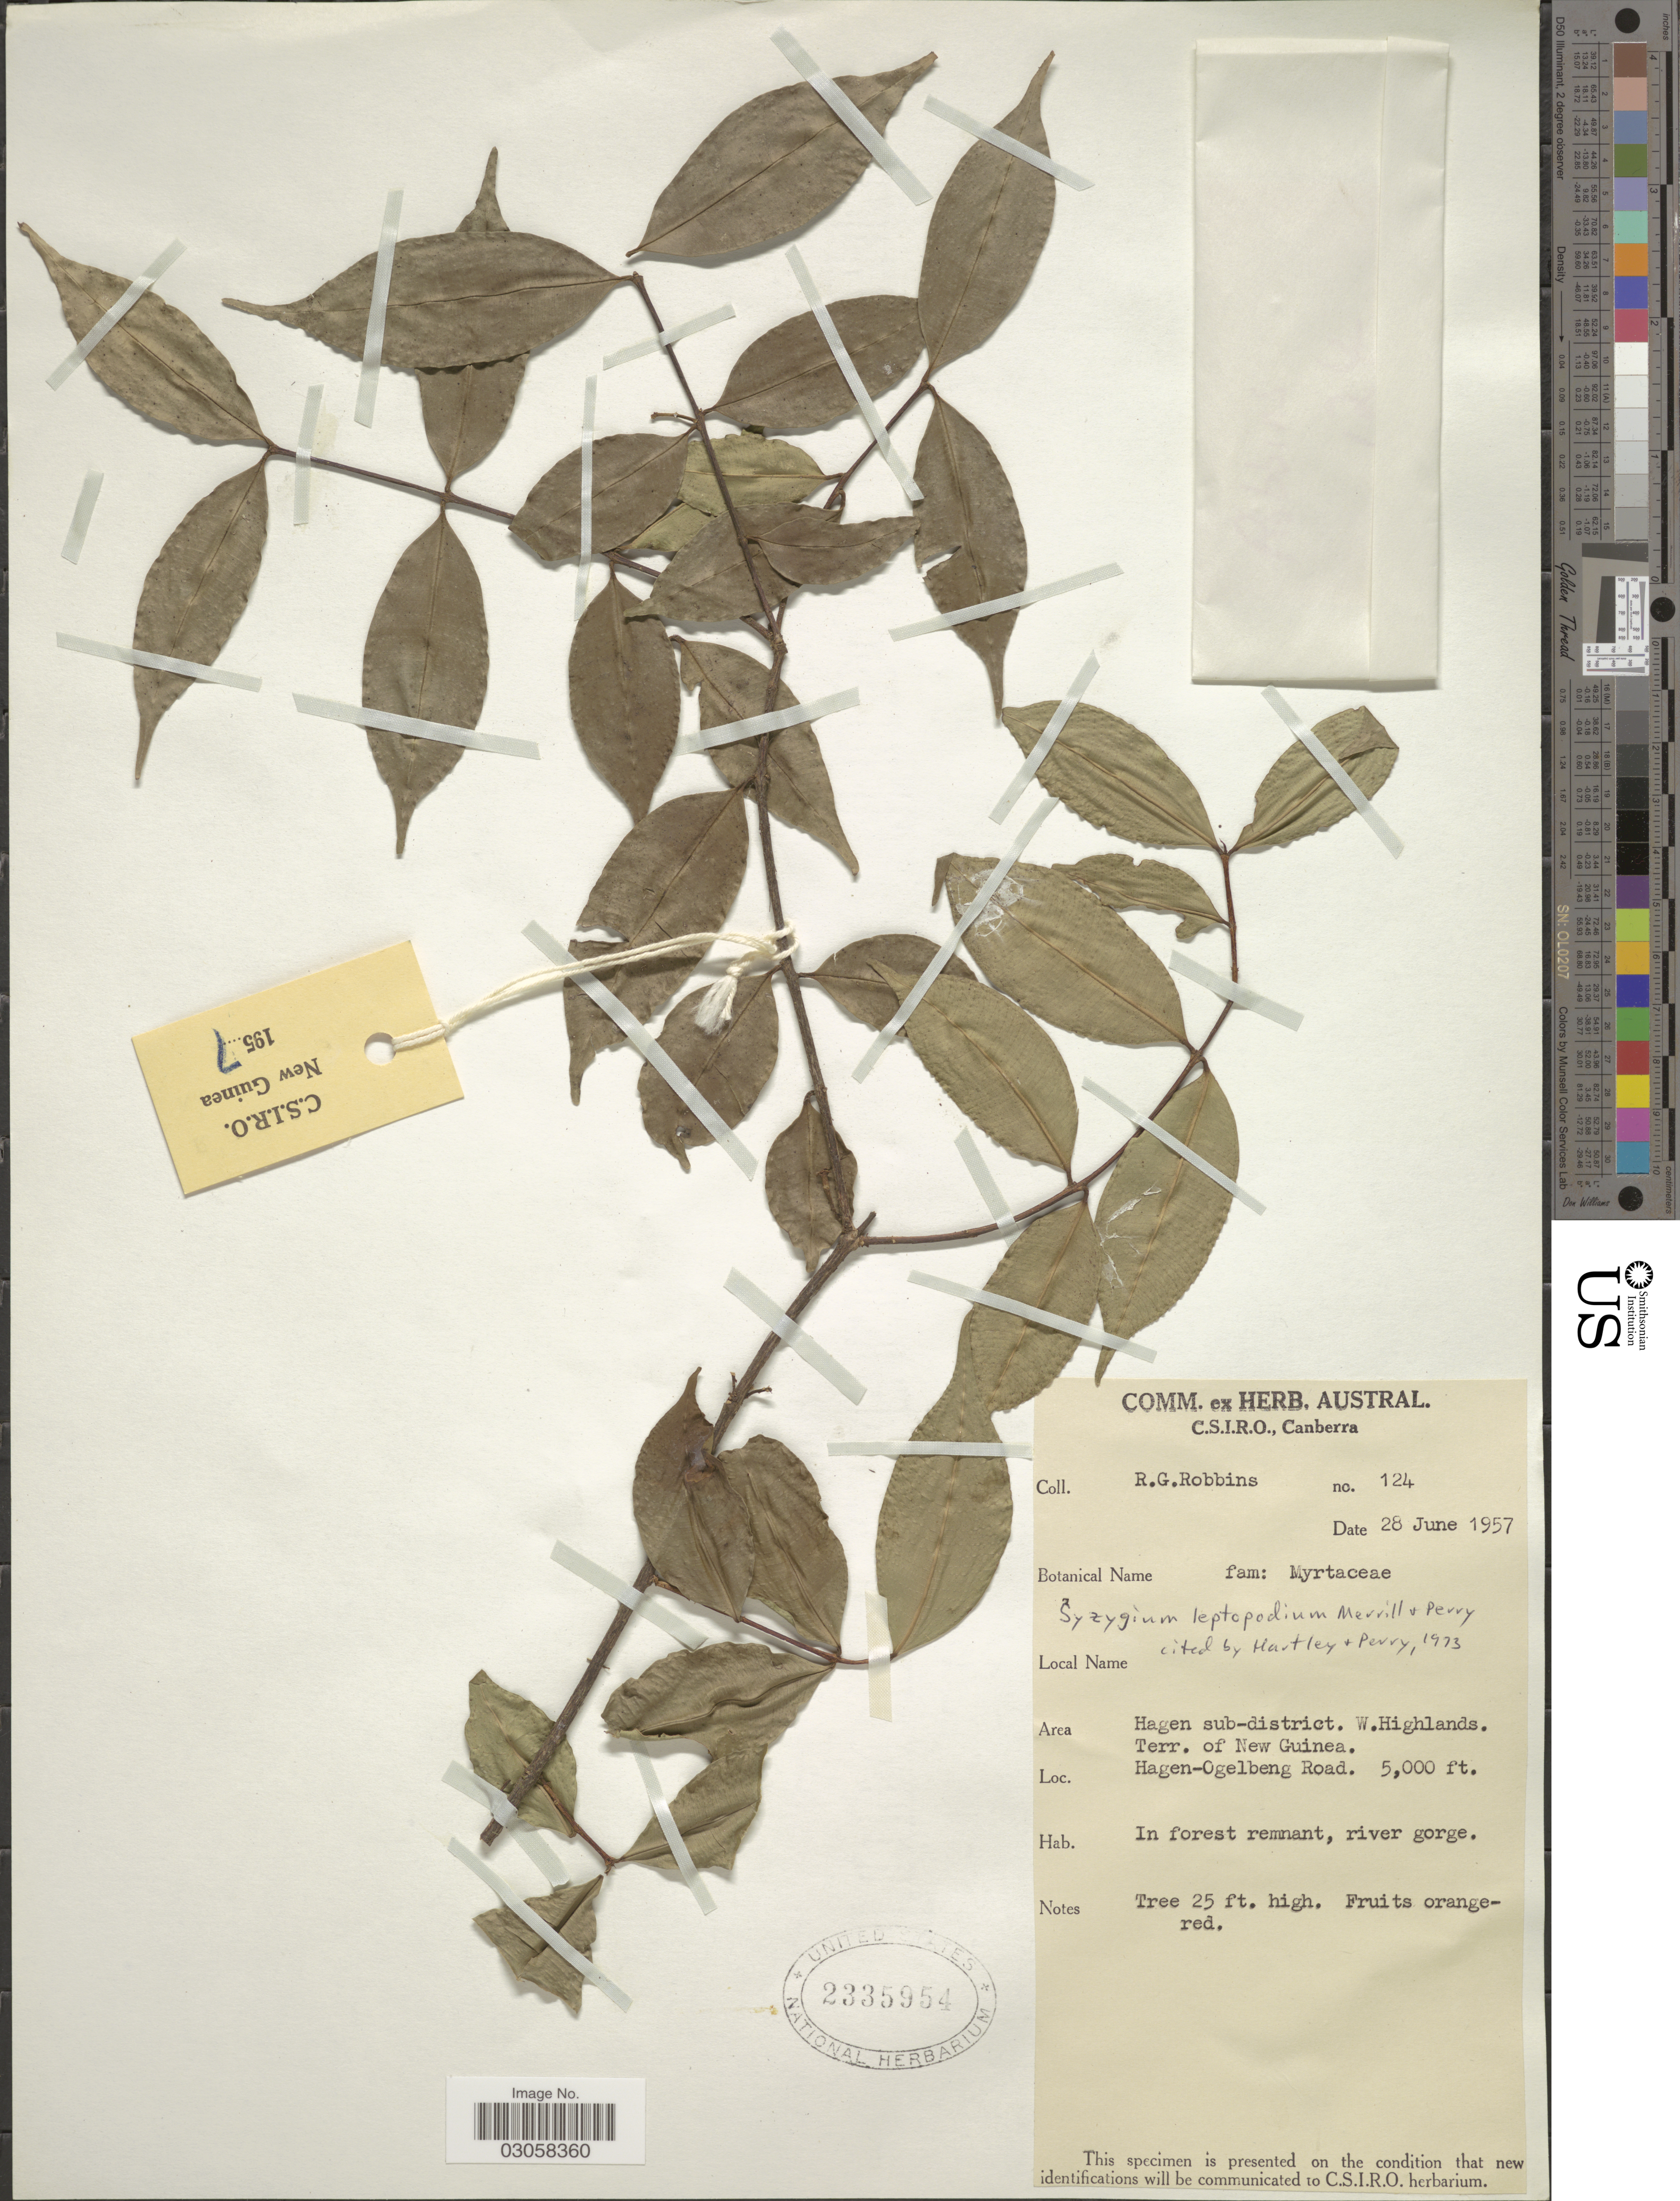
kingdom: Plantae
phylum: Tracheophyta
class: Magnoliopsida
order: Myrtales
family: Myrtaceae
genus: Syzygium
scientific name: Syzygium leptopodium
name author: Merr. & L.M. Perry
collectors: R. Robbins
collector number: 124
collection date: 1957-06-28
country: Papua New Guinea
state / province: Western Highlands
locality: Area Hagen sub-district. W. Highlands. Terr. of New Guinea. Hagen-Ogelbeng Road. In forest remnant, river gorge.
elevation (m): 1524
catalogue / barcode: US 2335954